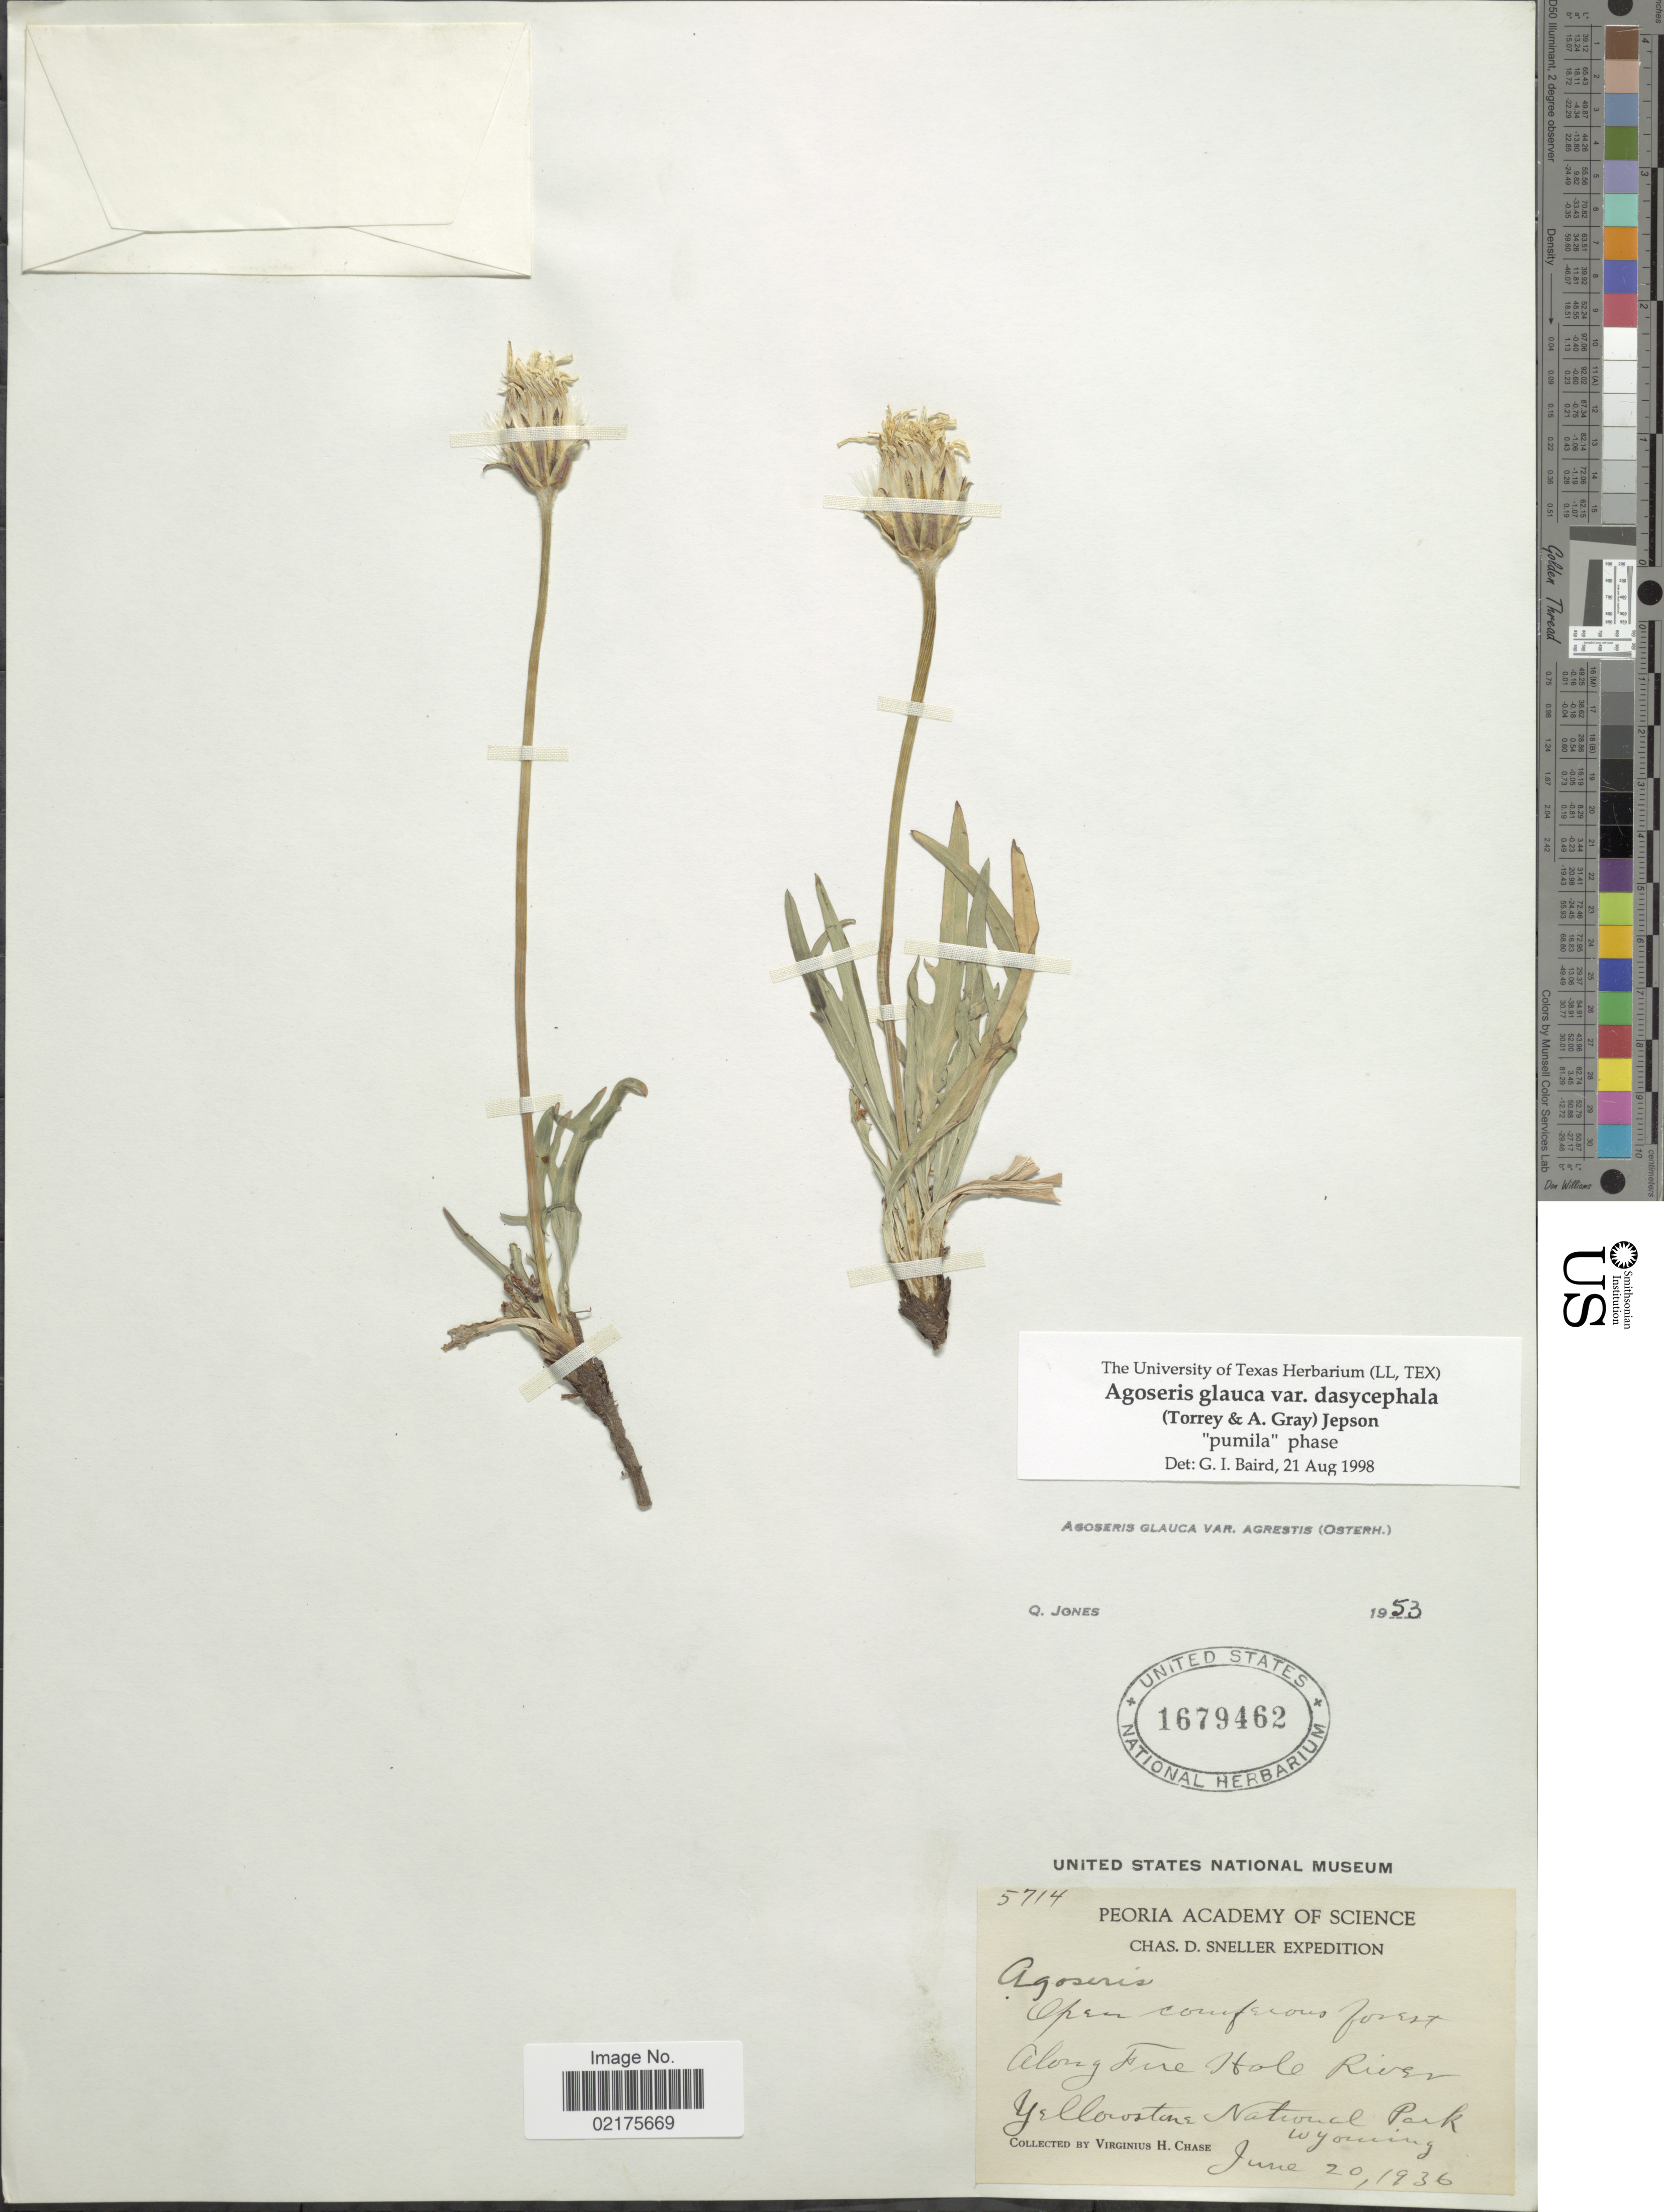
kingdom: Plantae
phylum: Tracheophyta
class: Magnoliopsida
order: Asterales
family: Asteraceae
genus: Agoseris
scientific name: Agoseris glauca var. dasycephala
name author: (Torr. & A. Gray) Jeps.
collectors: V. H. Chase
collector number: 5714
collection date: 1936-06-20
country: United States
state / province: Wyoming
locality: Along Fire Hole River, Yellowstone National Park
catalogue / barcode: US 1679462